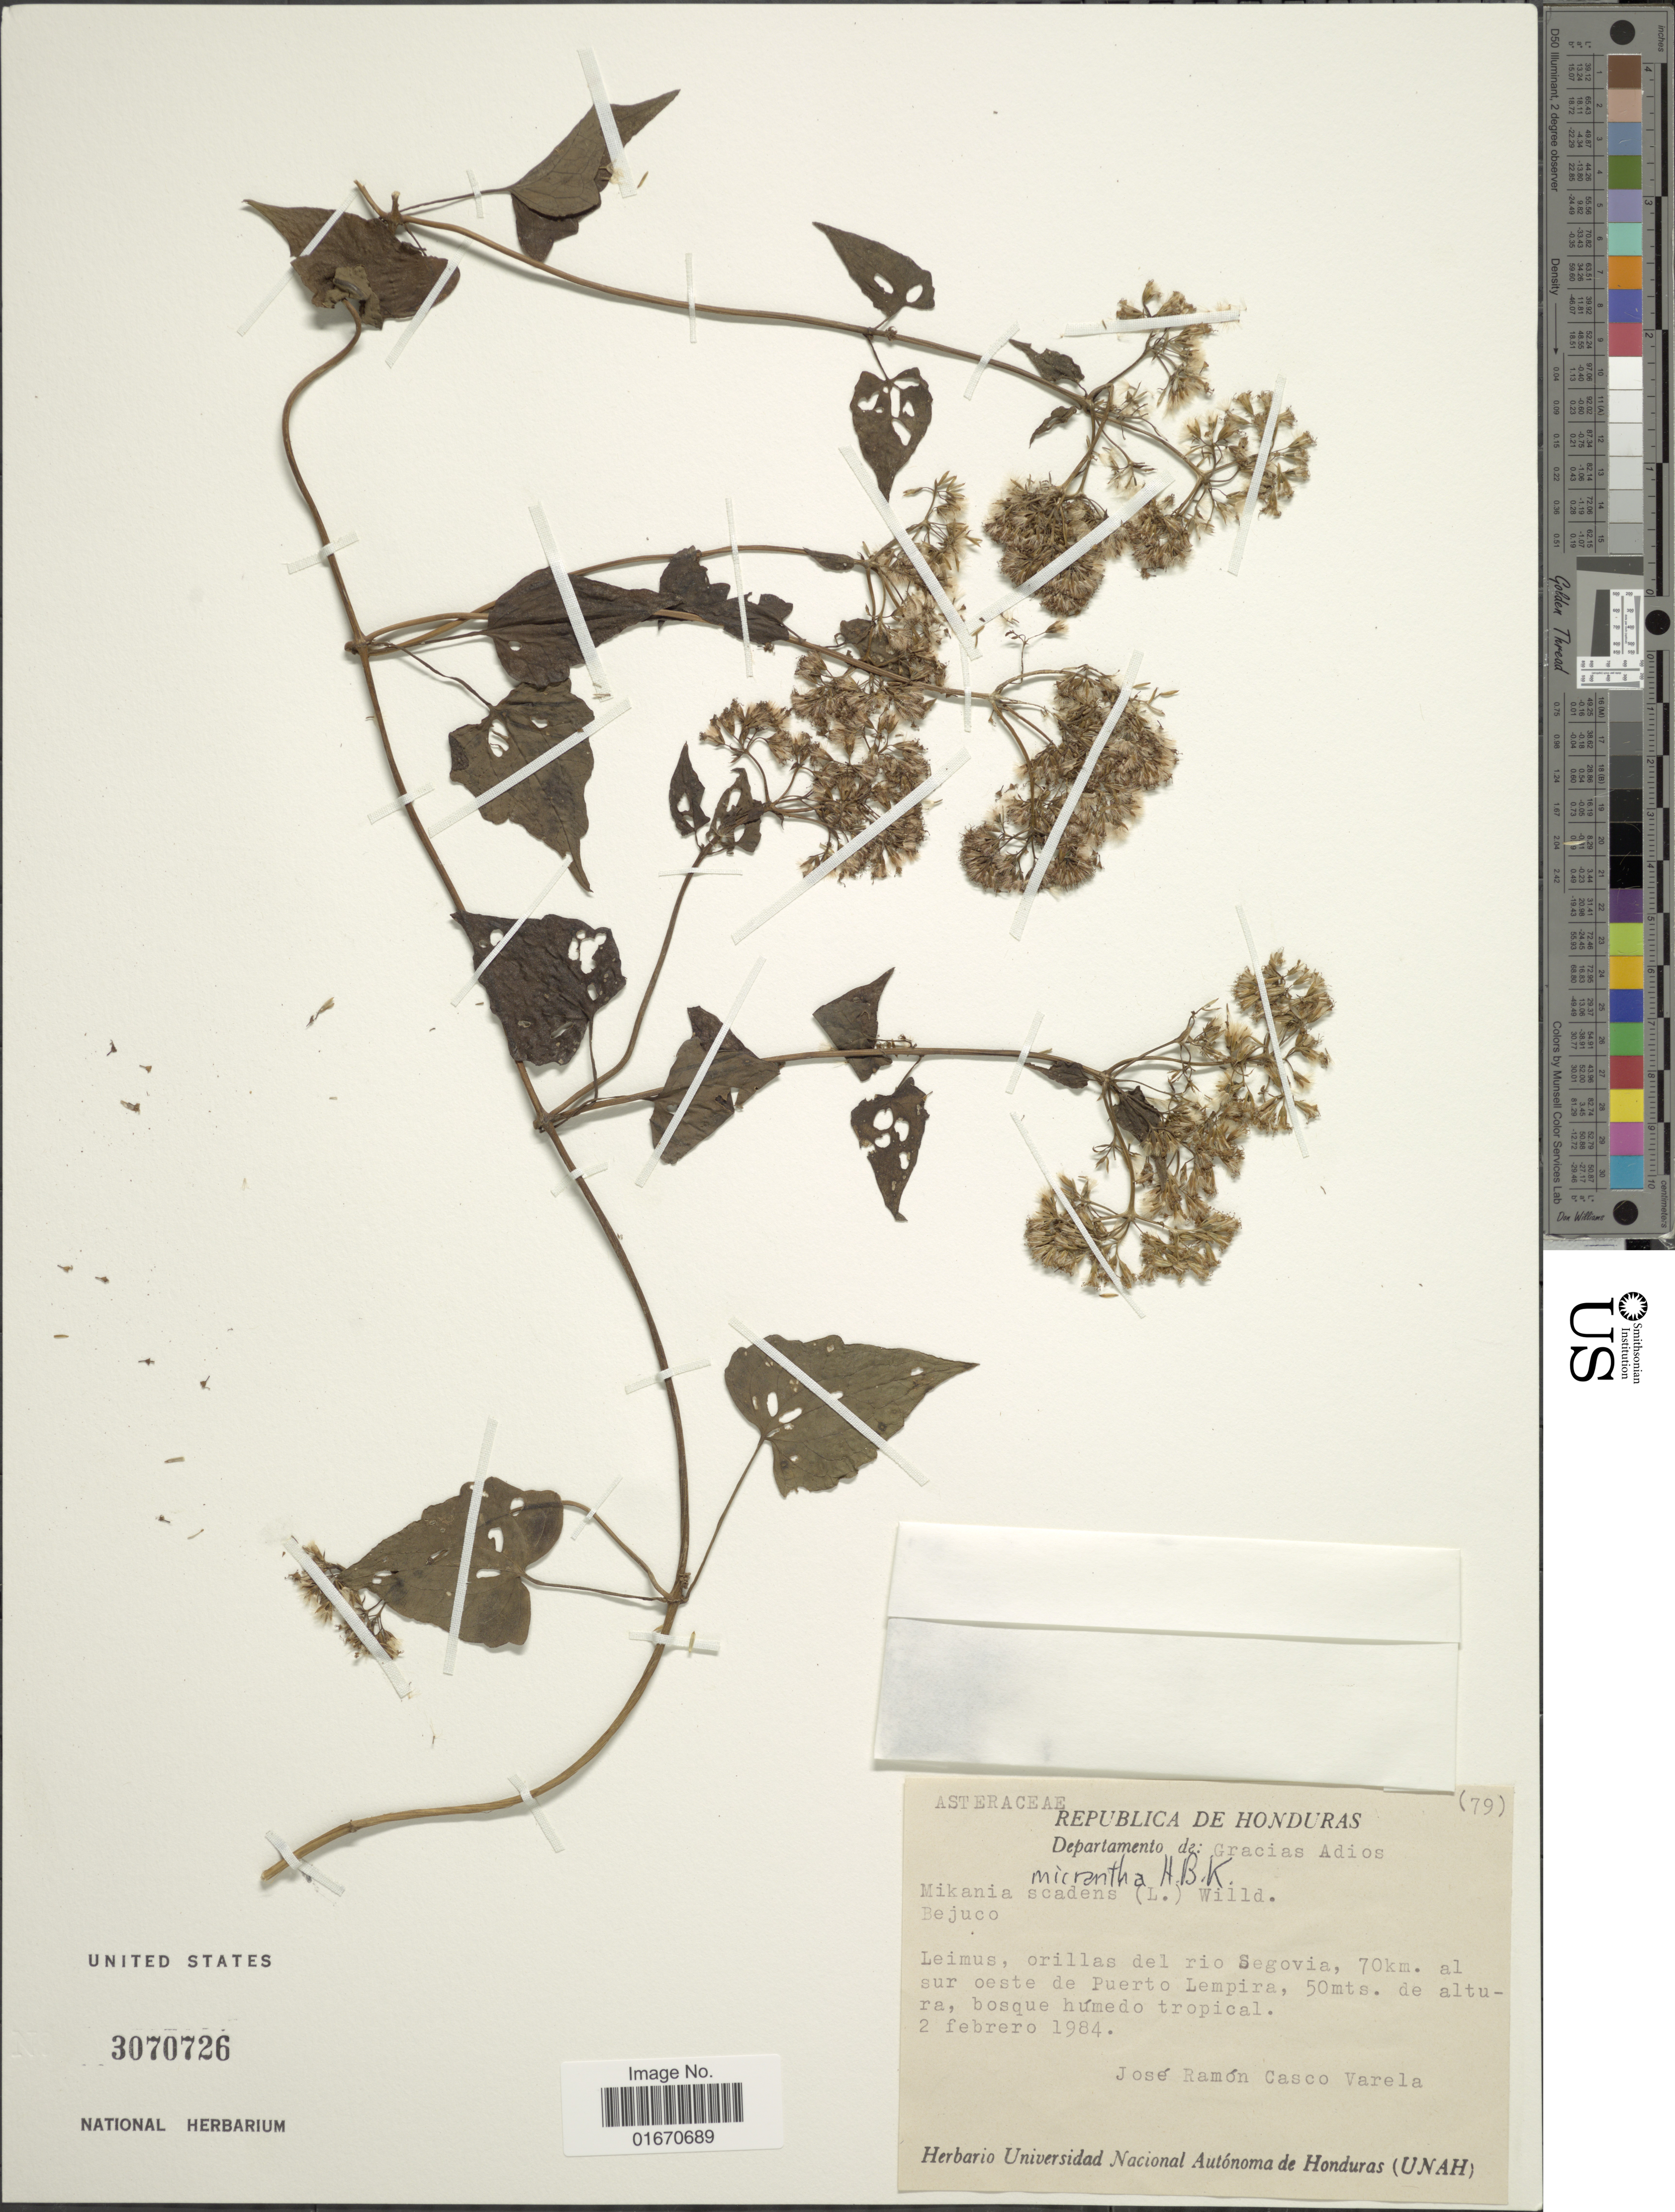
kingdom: Plantae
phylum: Tracheophyta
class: Magnoliopsida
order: Asterales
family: Asteraceae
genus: Mikania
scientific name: Mikania micrantha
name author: Kunth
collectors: J. Ramón Casco Varela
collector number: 79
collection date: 1984-02-02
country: Honduras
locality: Republica de Honduras, Departamento de Gracias Adios, orillas del rio Segovia, 70 km al sur oeste de Puerto Lempira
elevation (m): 50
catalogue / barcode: US 3070726